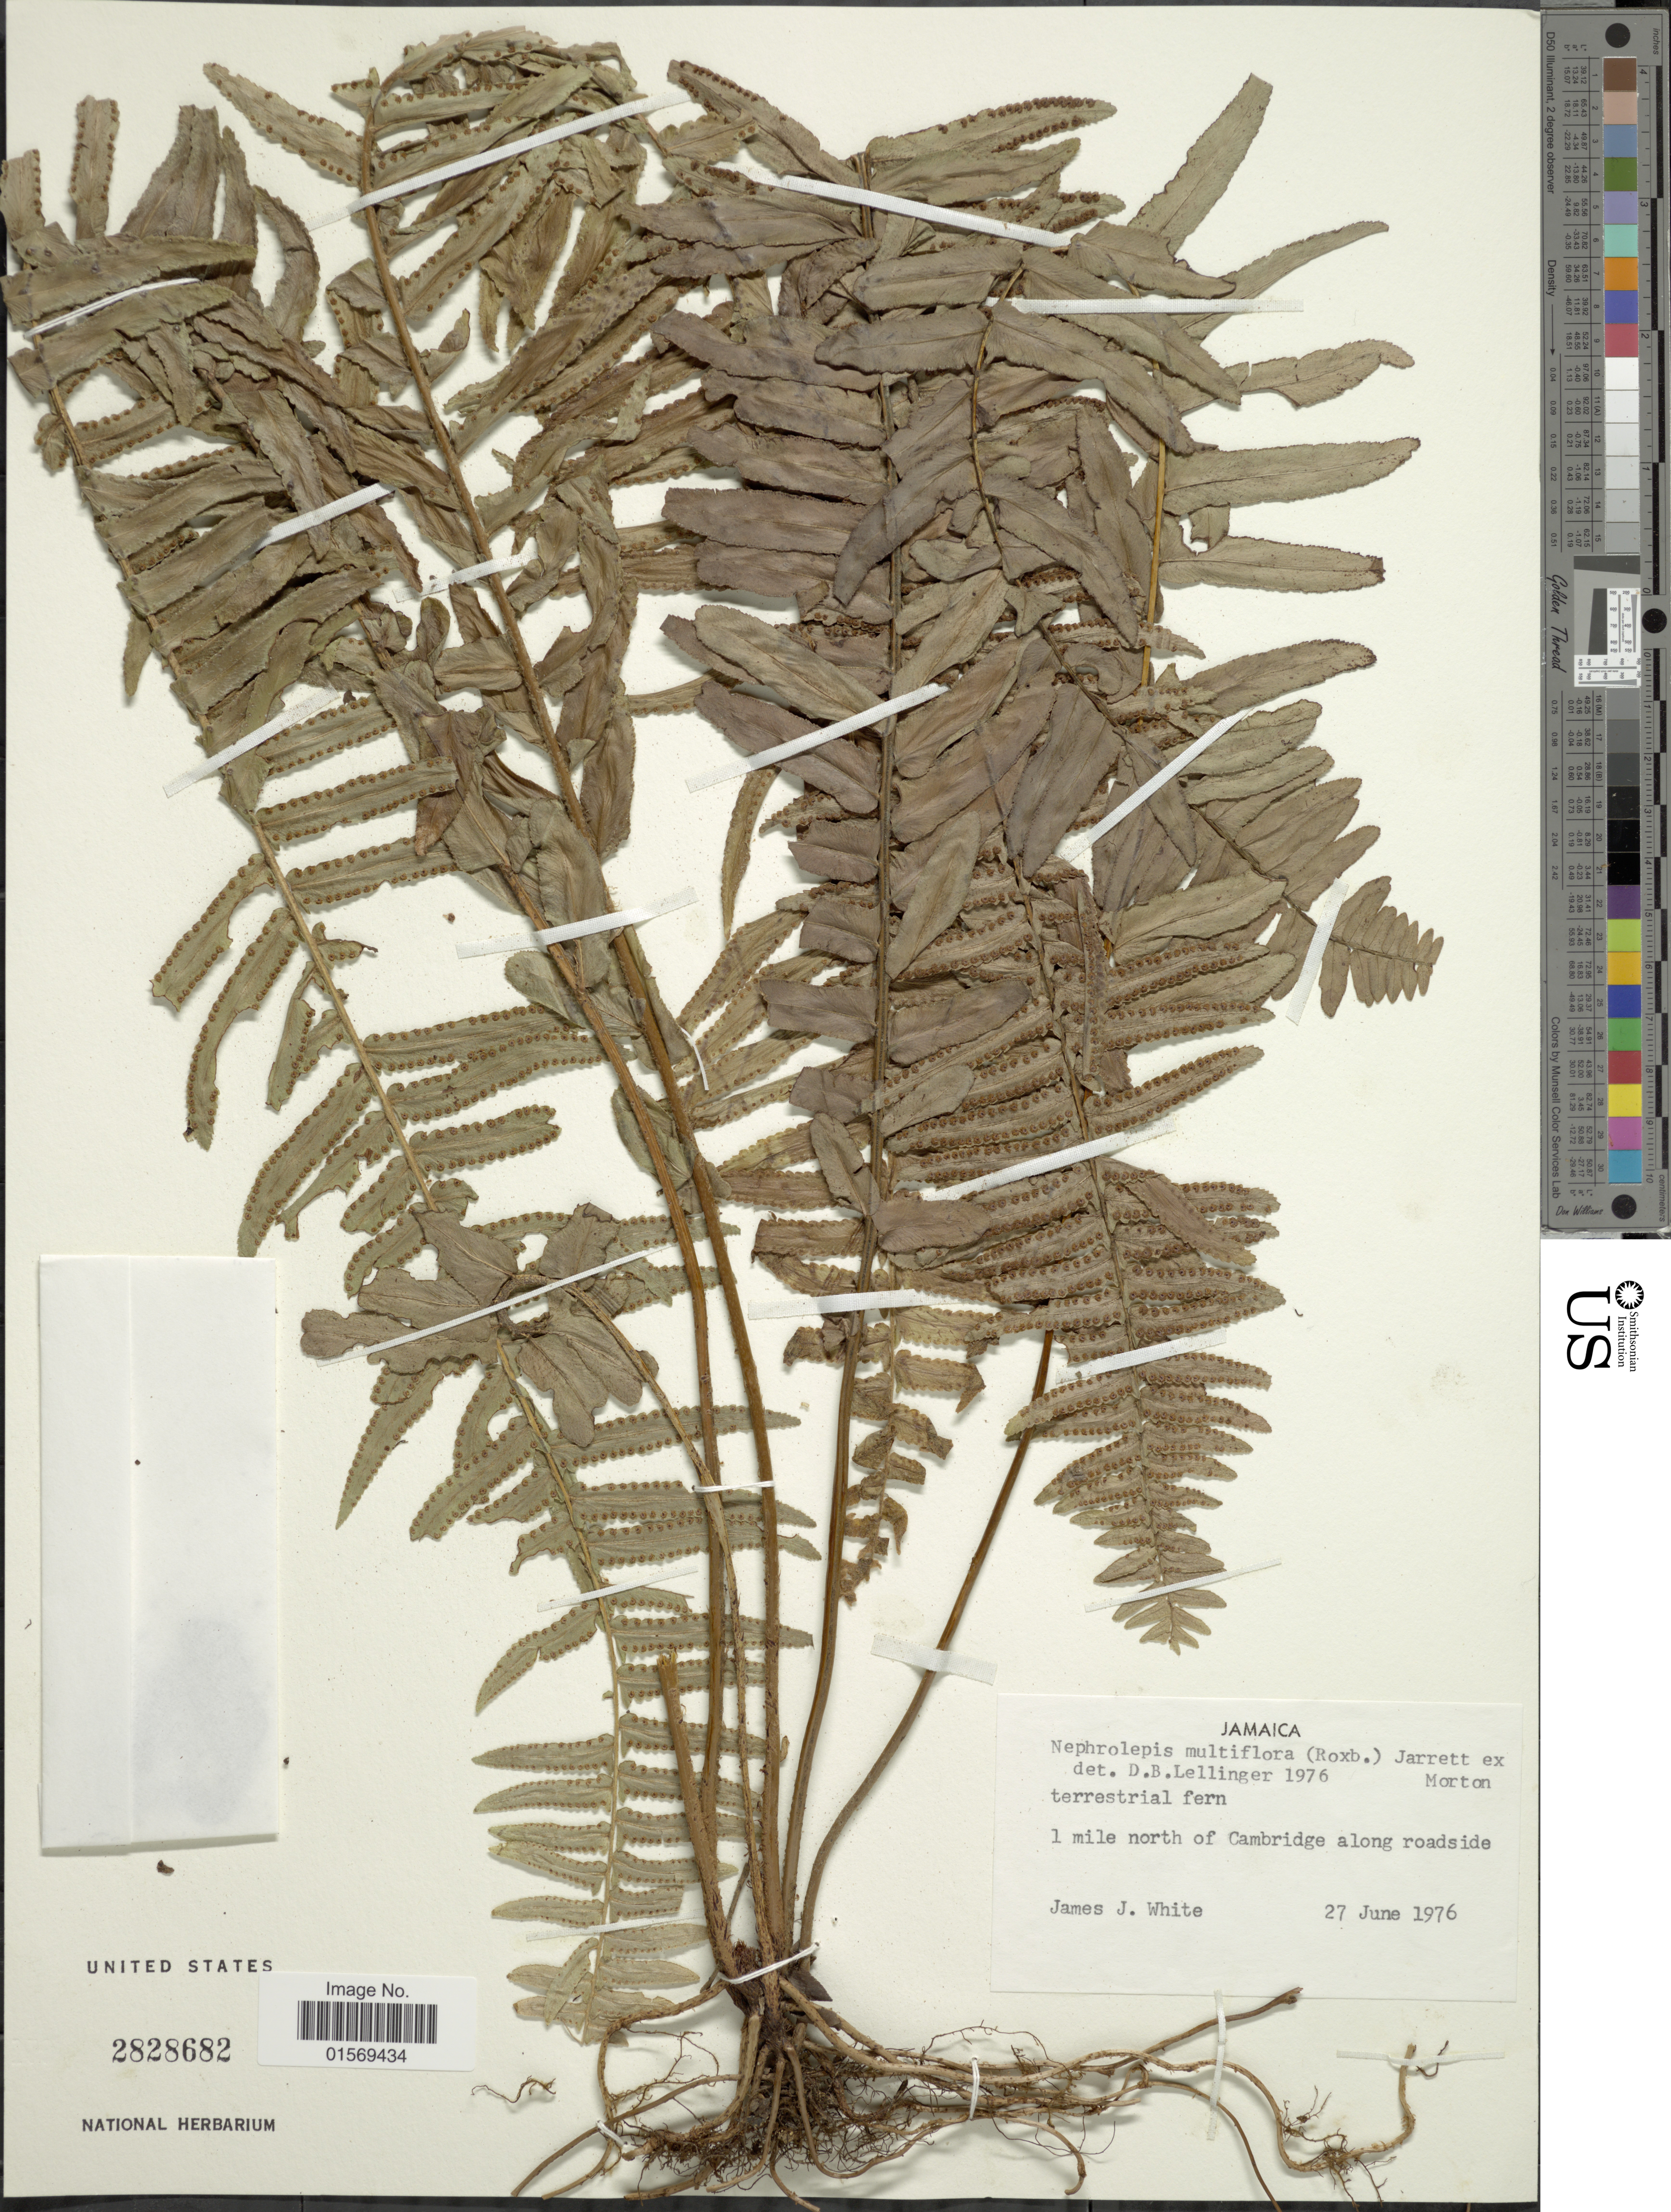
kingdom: Plantae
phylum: Tracheophyta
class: Polypodiopsida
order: Polypodiales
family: Nephrolepidaceae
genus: Nephrolepis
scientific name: Nephrolepis multiflora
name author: (Roxb.) F.M. Jarrett ex C.V. Morton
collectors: J. T. White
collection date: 1976-06-27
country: Jamaica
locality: Jamaica, 1 mile north of Cambridge along roadside.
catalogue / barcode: US 2828682